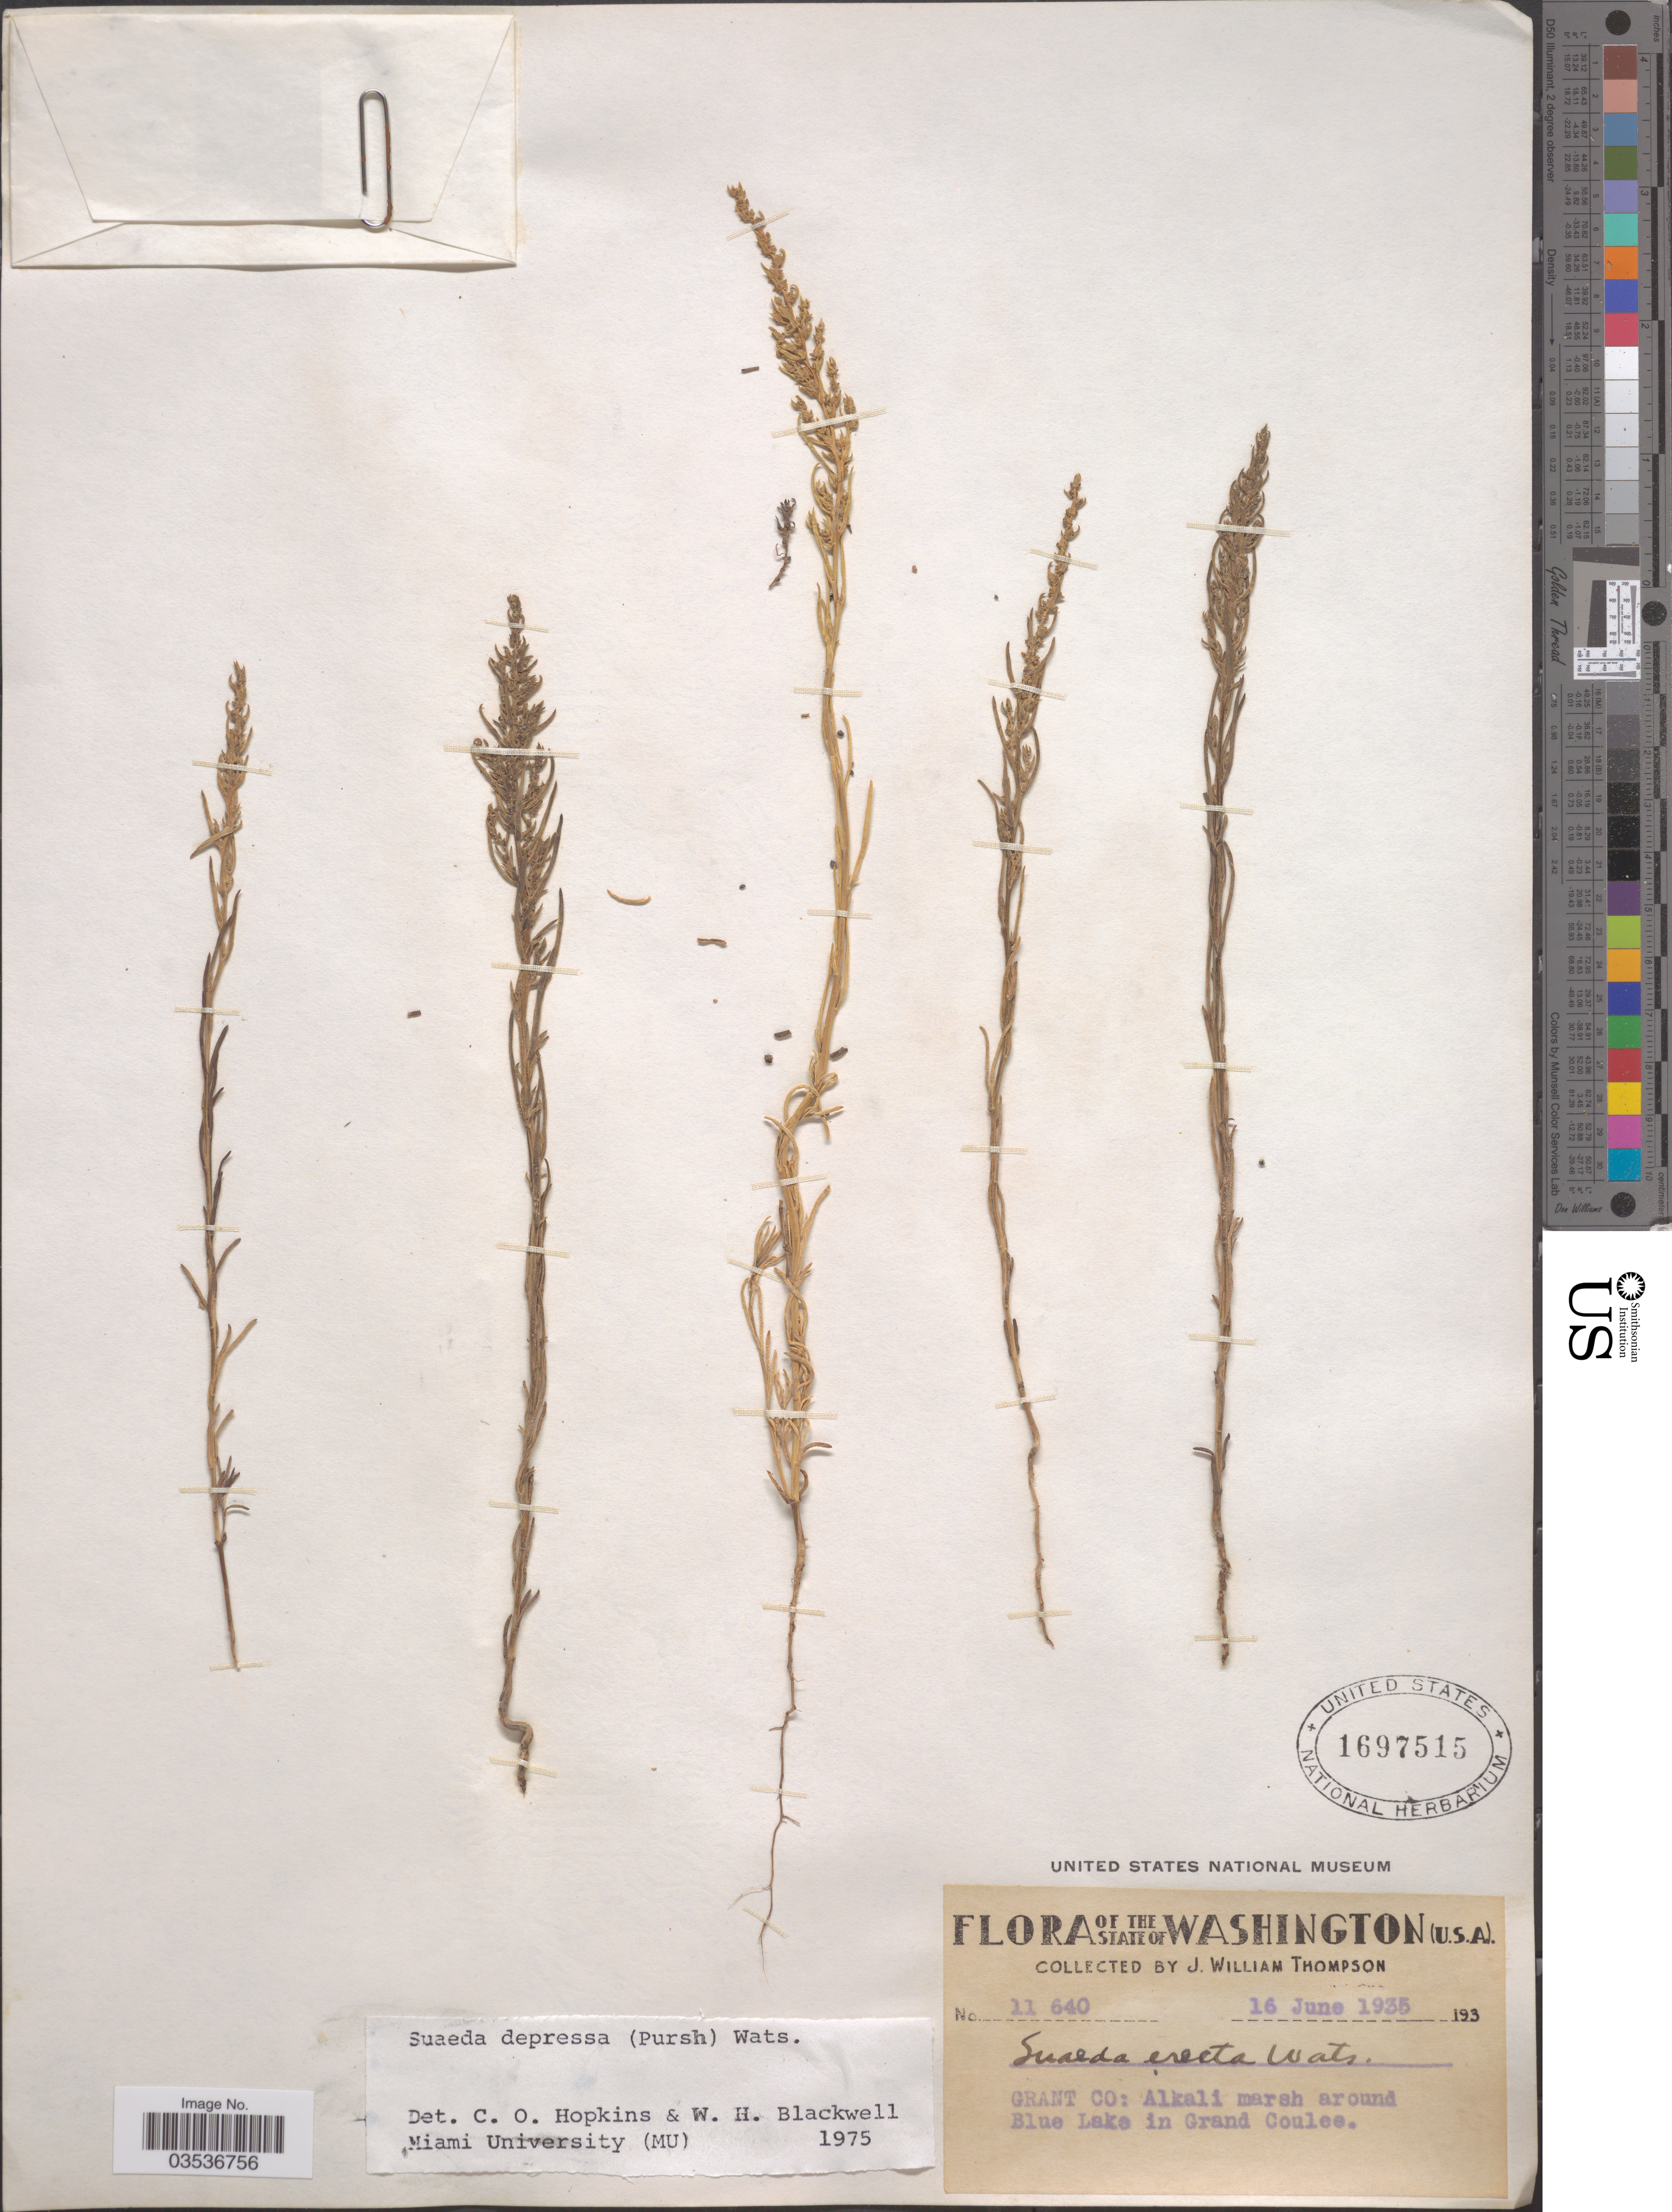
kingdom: Plantae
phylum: Tracheophyta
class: Magnoliopsida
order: Caryophyllales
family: Amaranthaceae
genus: Suaeda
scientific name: Suaeda depressa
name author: (Pursh) S. Watson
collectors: J. W. Thompson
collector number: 11640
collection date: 1935-06-16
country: United States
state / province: Washington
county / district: Grant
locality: Grant Co: Alkali marsh around Blue Lake in Grand Coulee.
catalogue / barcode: US 1697515